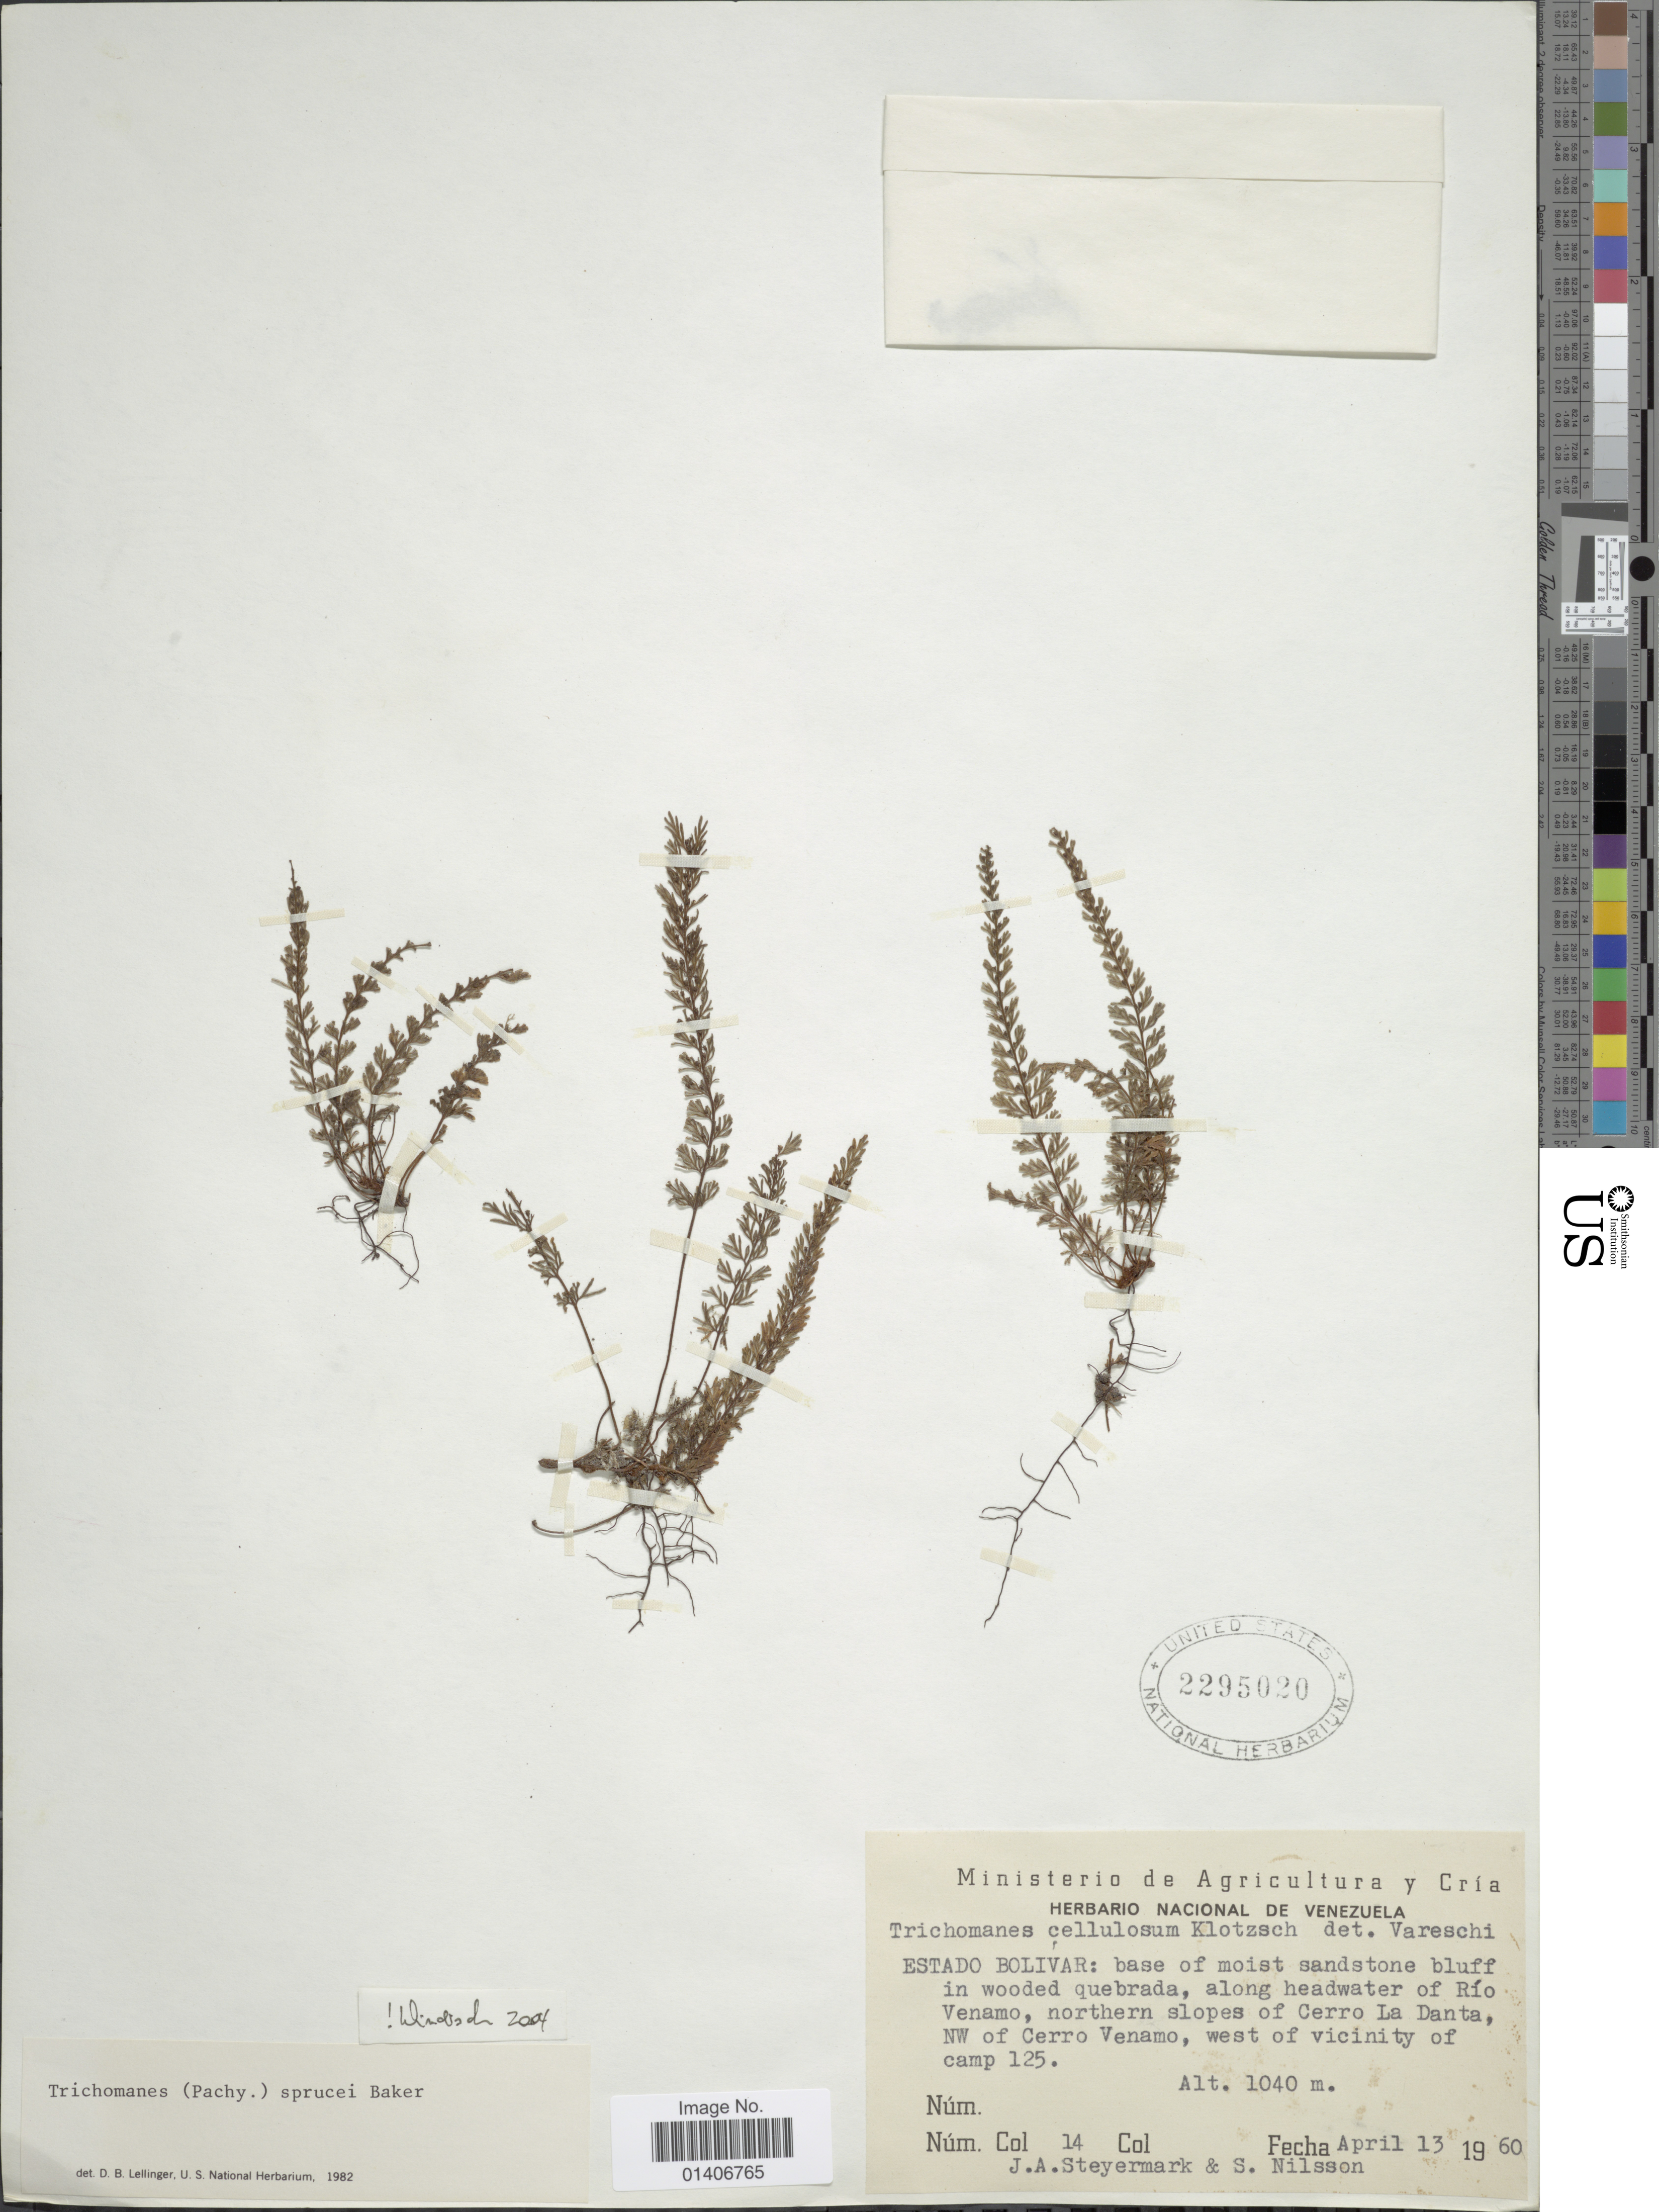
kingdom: Plantae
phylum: Tracheophyta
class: Polypodiopsida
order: Hymenophyllales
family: Hymenophyllaceae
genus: Abrodictyum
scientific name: Abrodictyum sprucei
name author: (Baker) Ebihara & Dubuisson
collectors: J. Steyermark & S. Nilsson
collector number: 14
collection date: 1960-04-13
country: Venezuela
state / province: Bolivar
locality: Along headwateer of Río Venamo, northern slopes of Cerro La Danta, NW of Cerro Venamo, west of vicinity of camp 125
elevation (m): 1040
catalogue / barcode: US 2295020